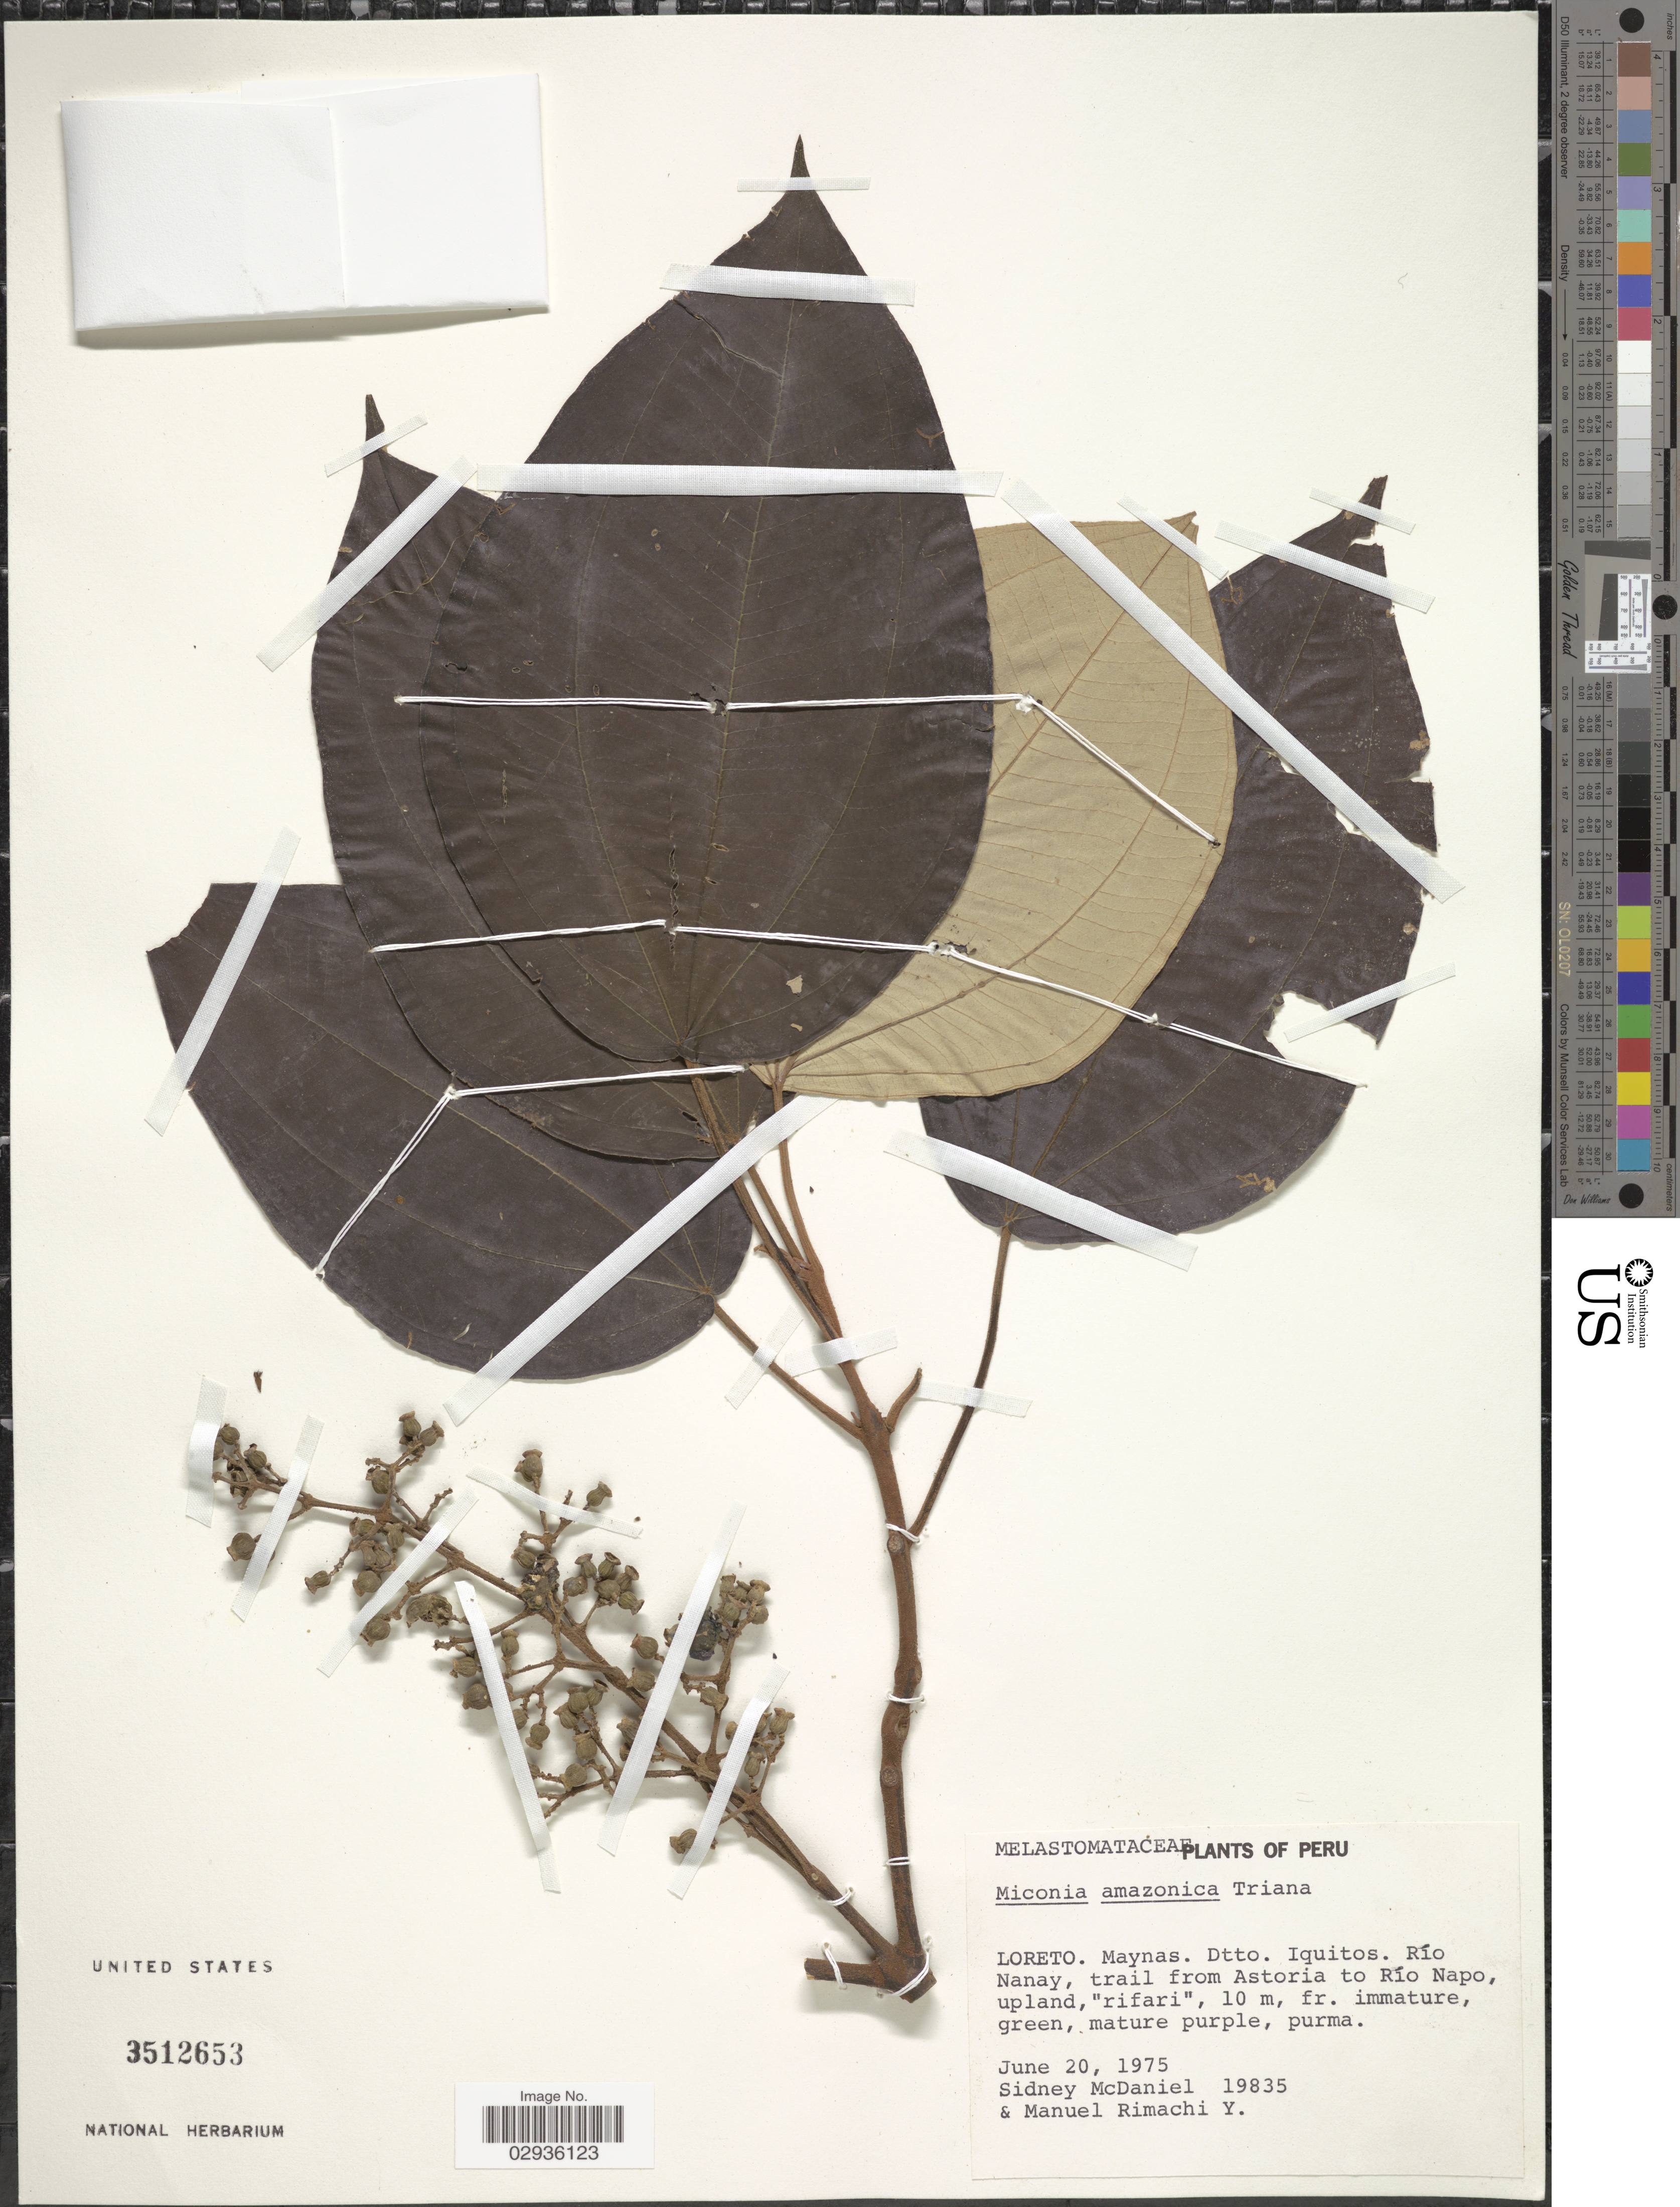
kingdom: Plantae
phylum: Tracheophyta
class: Magnoliopsida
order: Myrtales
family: Melastomataceae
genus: Miconia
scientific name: Miconia amazonica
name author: Triana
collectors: S. McDaniel & M. Rimachi Y.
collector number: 19835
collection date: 1975-06-20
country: Peru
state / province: Loreto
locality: Maynas, Dtto. Iquitos. Río Nanay, trail from Astoria to Río Napo.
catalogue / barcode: US 3512653